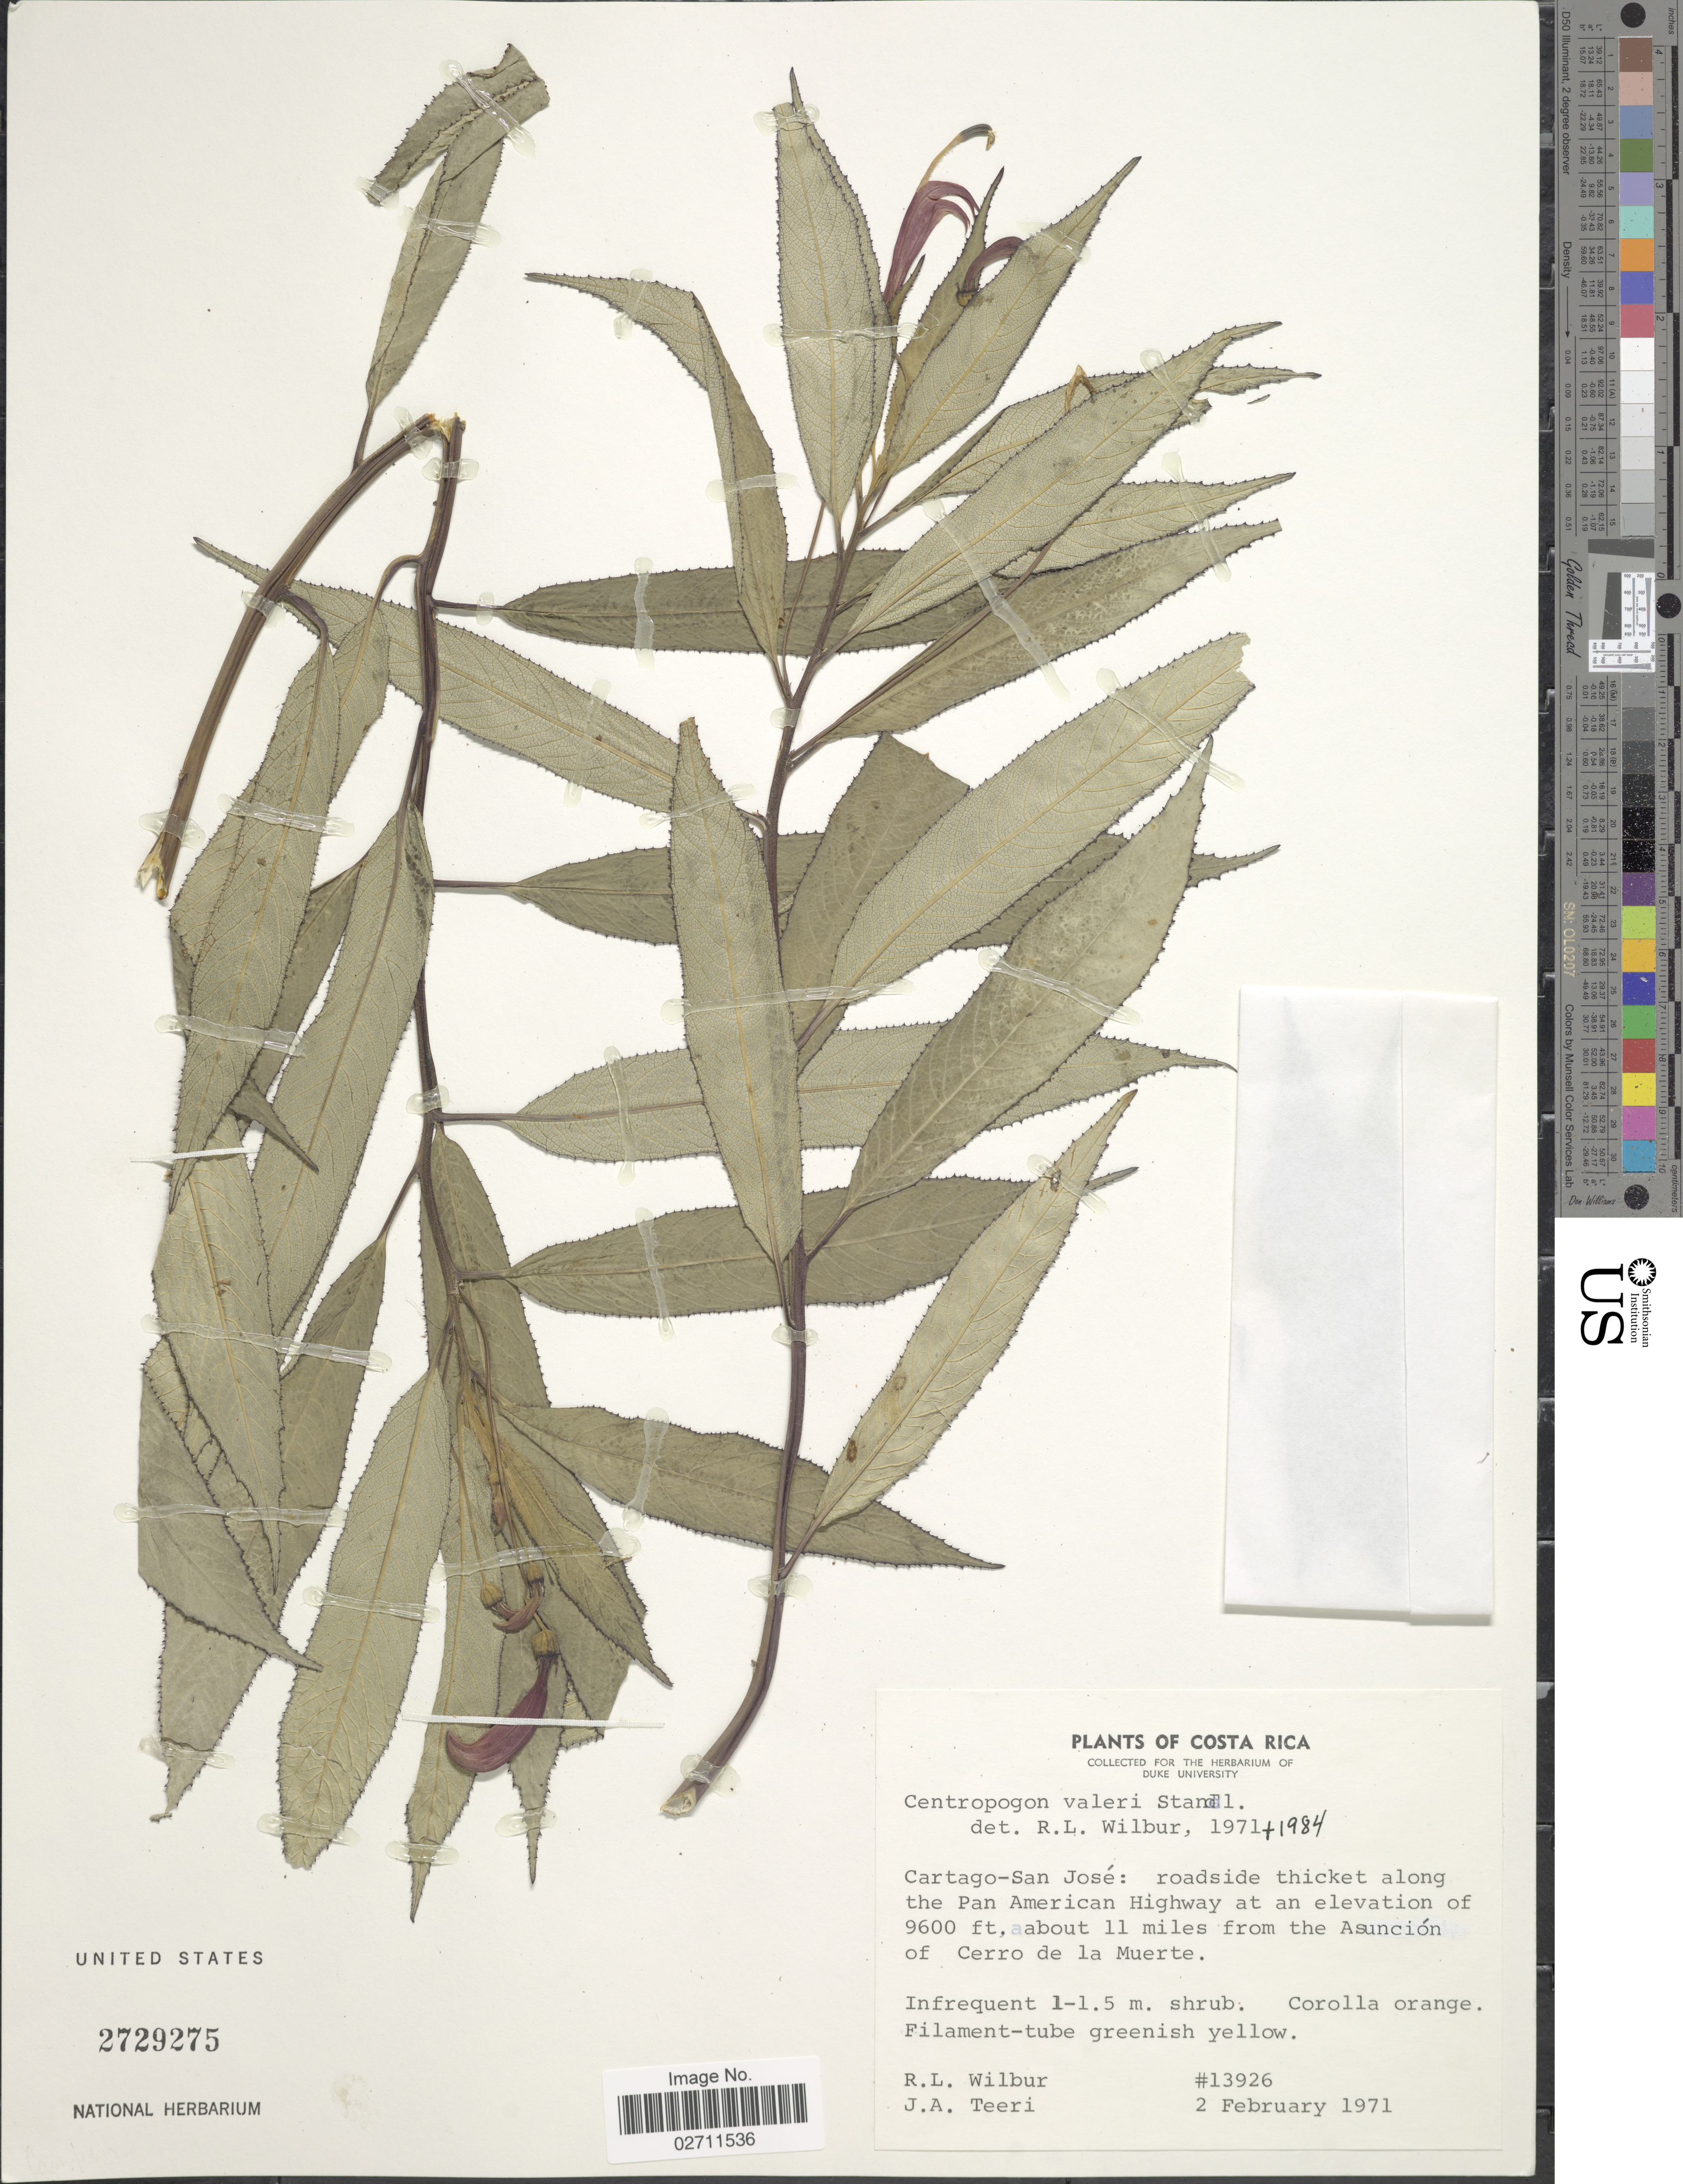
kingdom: Plantae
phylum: Tracheophyta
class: Magnoliopsida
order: Asterales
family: Campanulaceae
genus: Centropogon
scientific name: Centropogon valerii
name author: Standl.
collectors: R. L. Wilbur & J. Teeri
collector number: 13926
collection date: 1971-02-02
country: Costa Rica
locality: Cartago-San Jose. Along the Pan American Highway. about 11 miles from the Asuncion of Cerro de la Muerte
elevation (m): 2926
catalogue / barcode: US 2729275